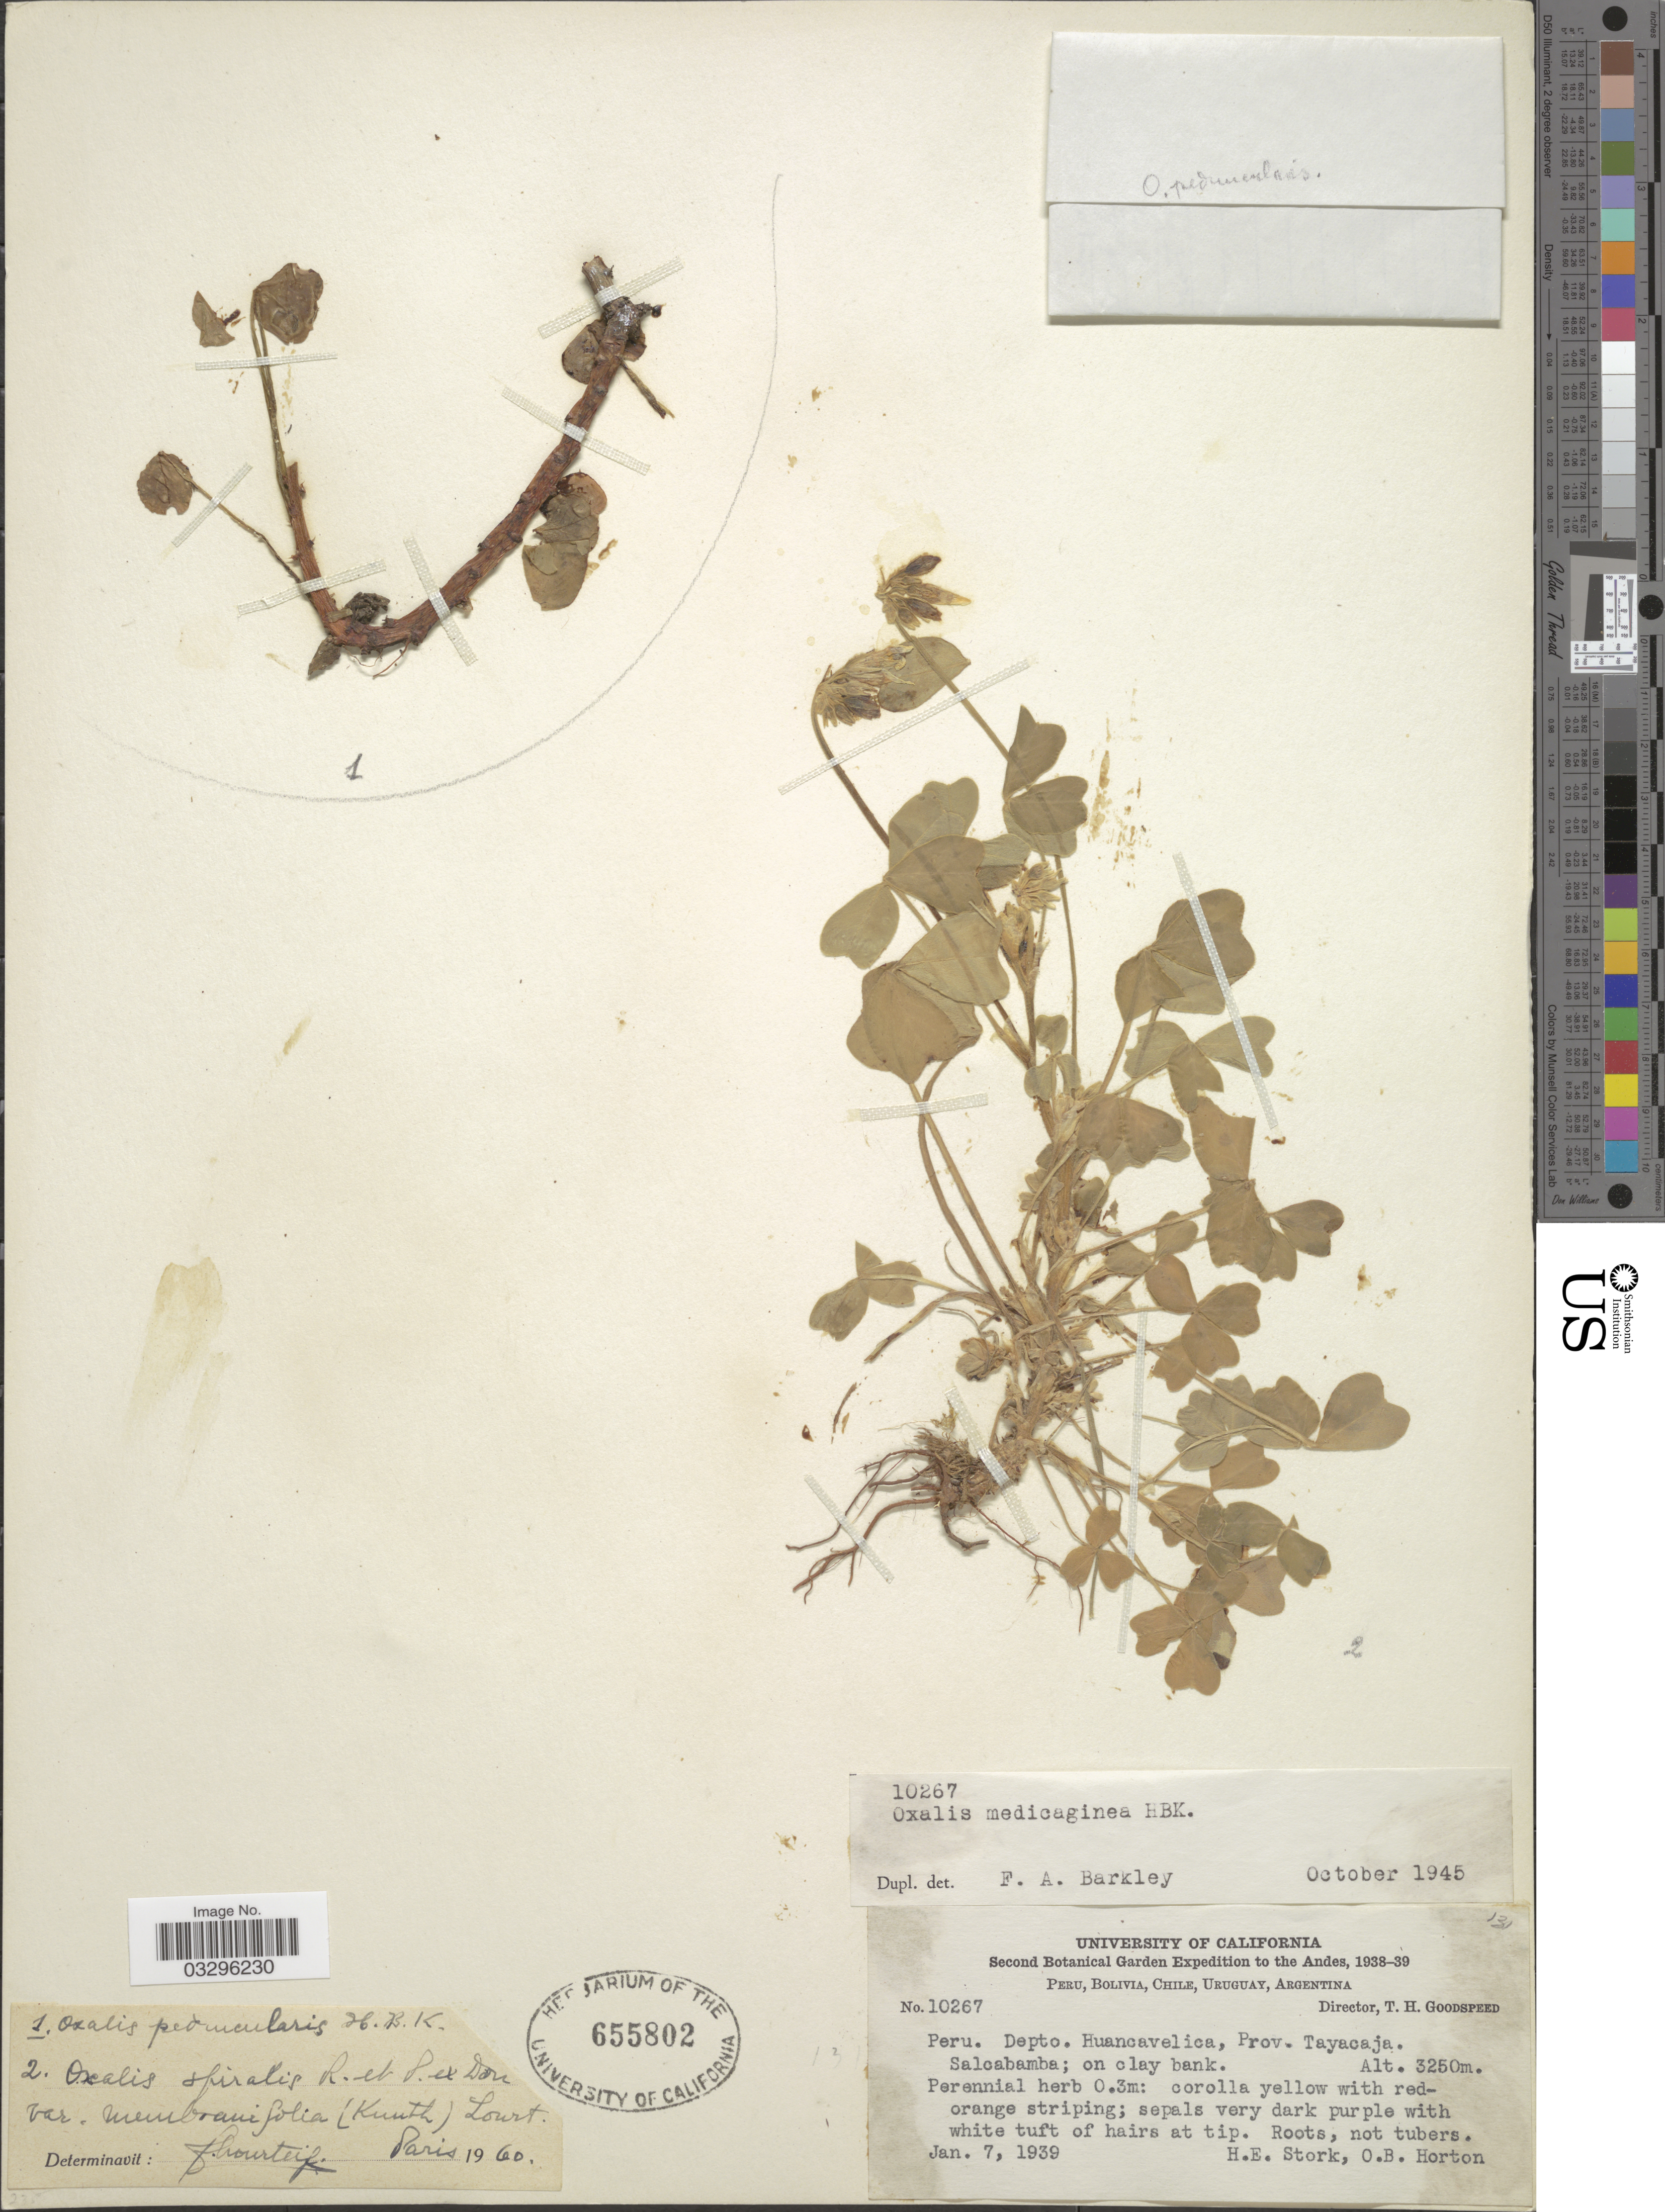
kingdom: Plantae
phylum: Tracheophyta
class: Magnoliopsida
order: Oxalidales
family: Oxalidaceae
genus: Oxalis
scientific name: Oxalis spiralis subsp. membranifolia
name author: (R. Knuth) Lourteig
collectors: H. E. Stork & O. B. Horton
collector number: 10267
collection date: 1939-01-07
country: Peru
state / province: Huancavelica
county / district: Tayacaja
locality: Depto. Huancavelica, Prov. Tayacaja. Salcabamba.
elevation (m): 3250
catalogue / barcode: US 655802